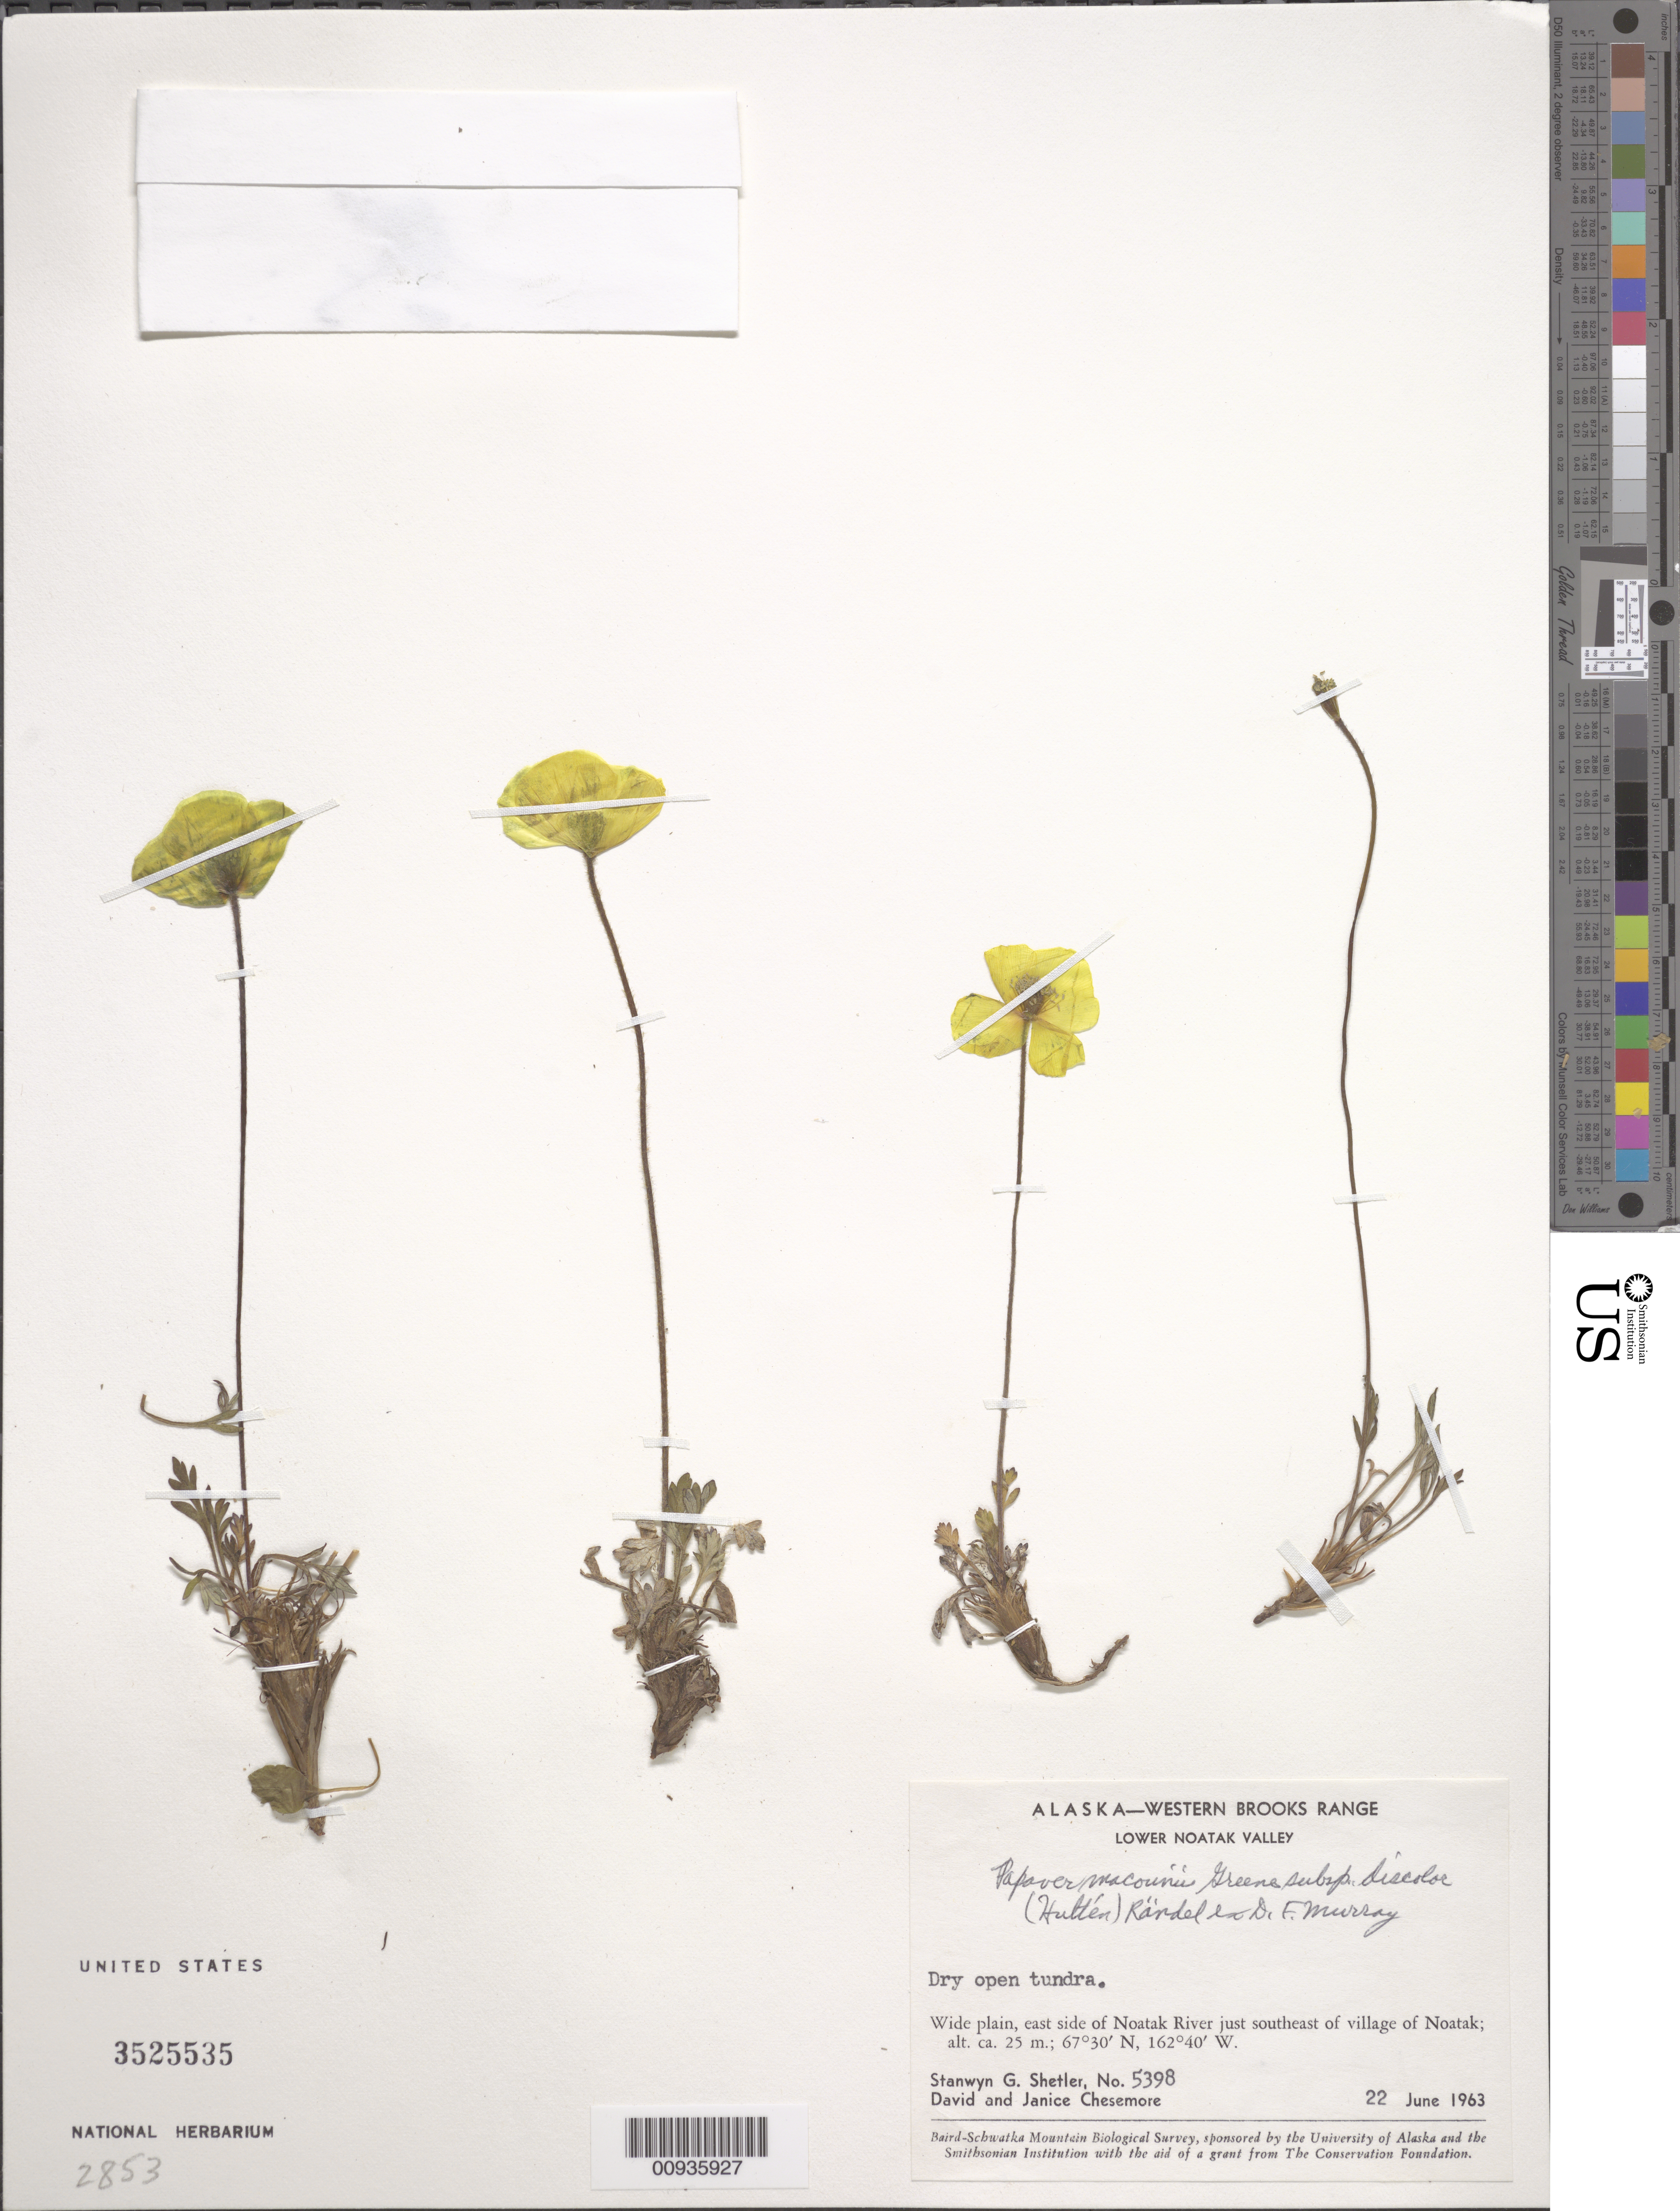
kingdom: Plantae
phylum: Tracheophyta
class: Magnoliopsida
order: Ranunculales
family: Papaveraceae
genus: Papaver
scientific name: Papaver macounii subsp. discolor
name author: (Hultén) Rändel ex D.F. Murray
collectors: S. Shetler, D. Chesemore & J. Chesemore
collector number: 5398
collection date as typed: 22 Jun 1963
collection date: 1963-06-22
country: United States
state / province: Alaska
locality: East side of Noatak River just southeast of village of Noatak. Western Brooks Range, Lower Noatak Valley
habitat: Wide plain. Open, dry tundra.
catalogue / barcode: US 3525535